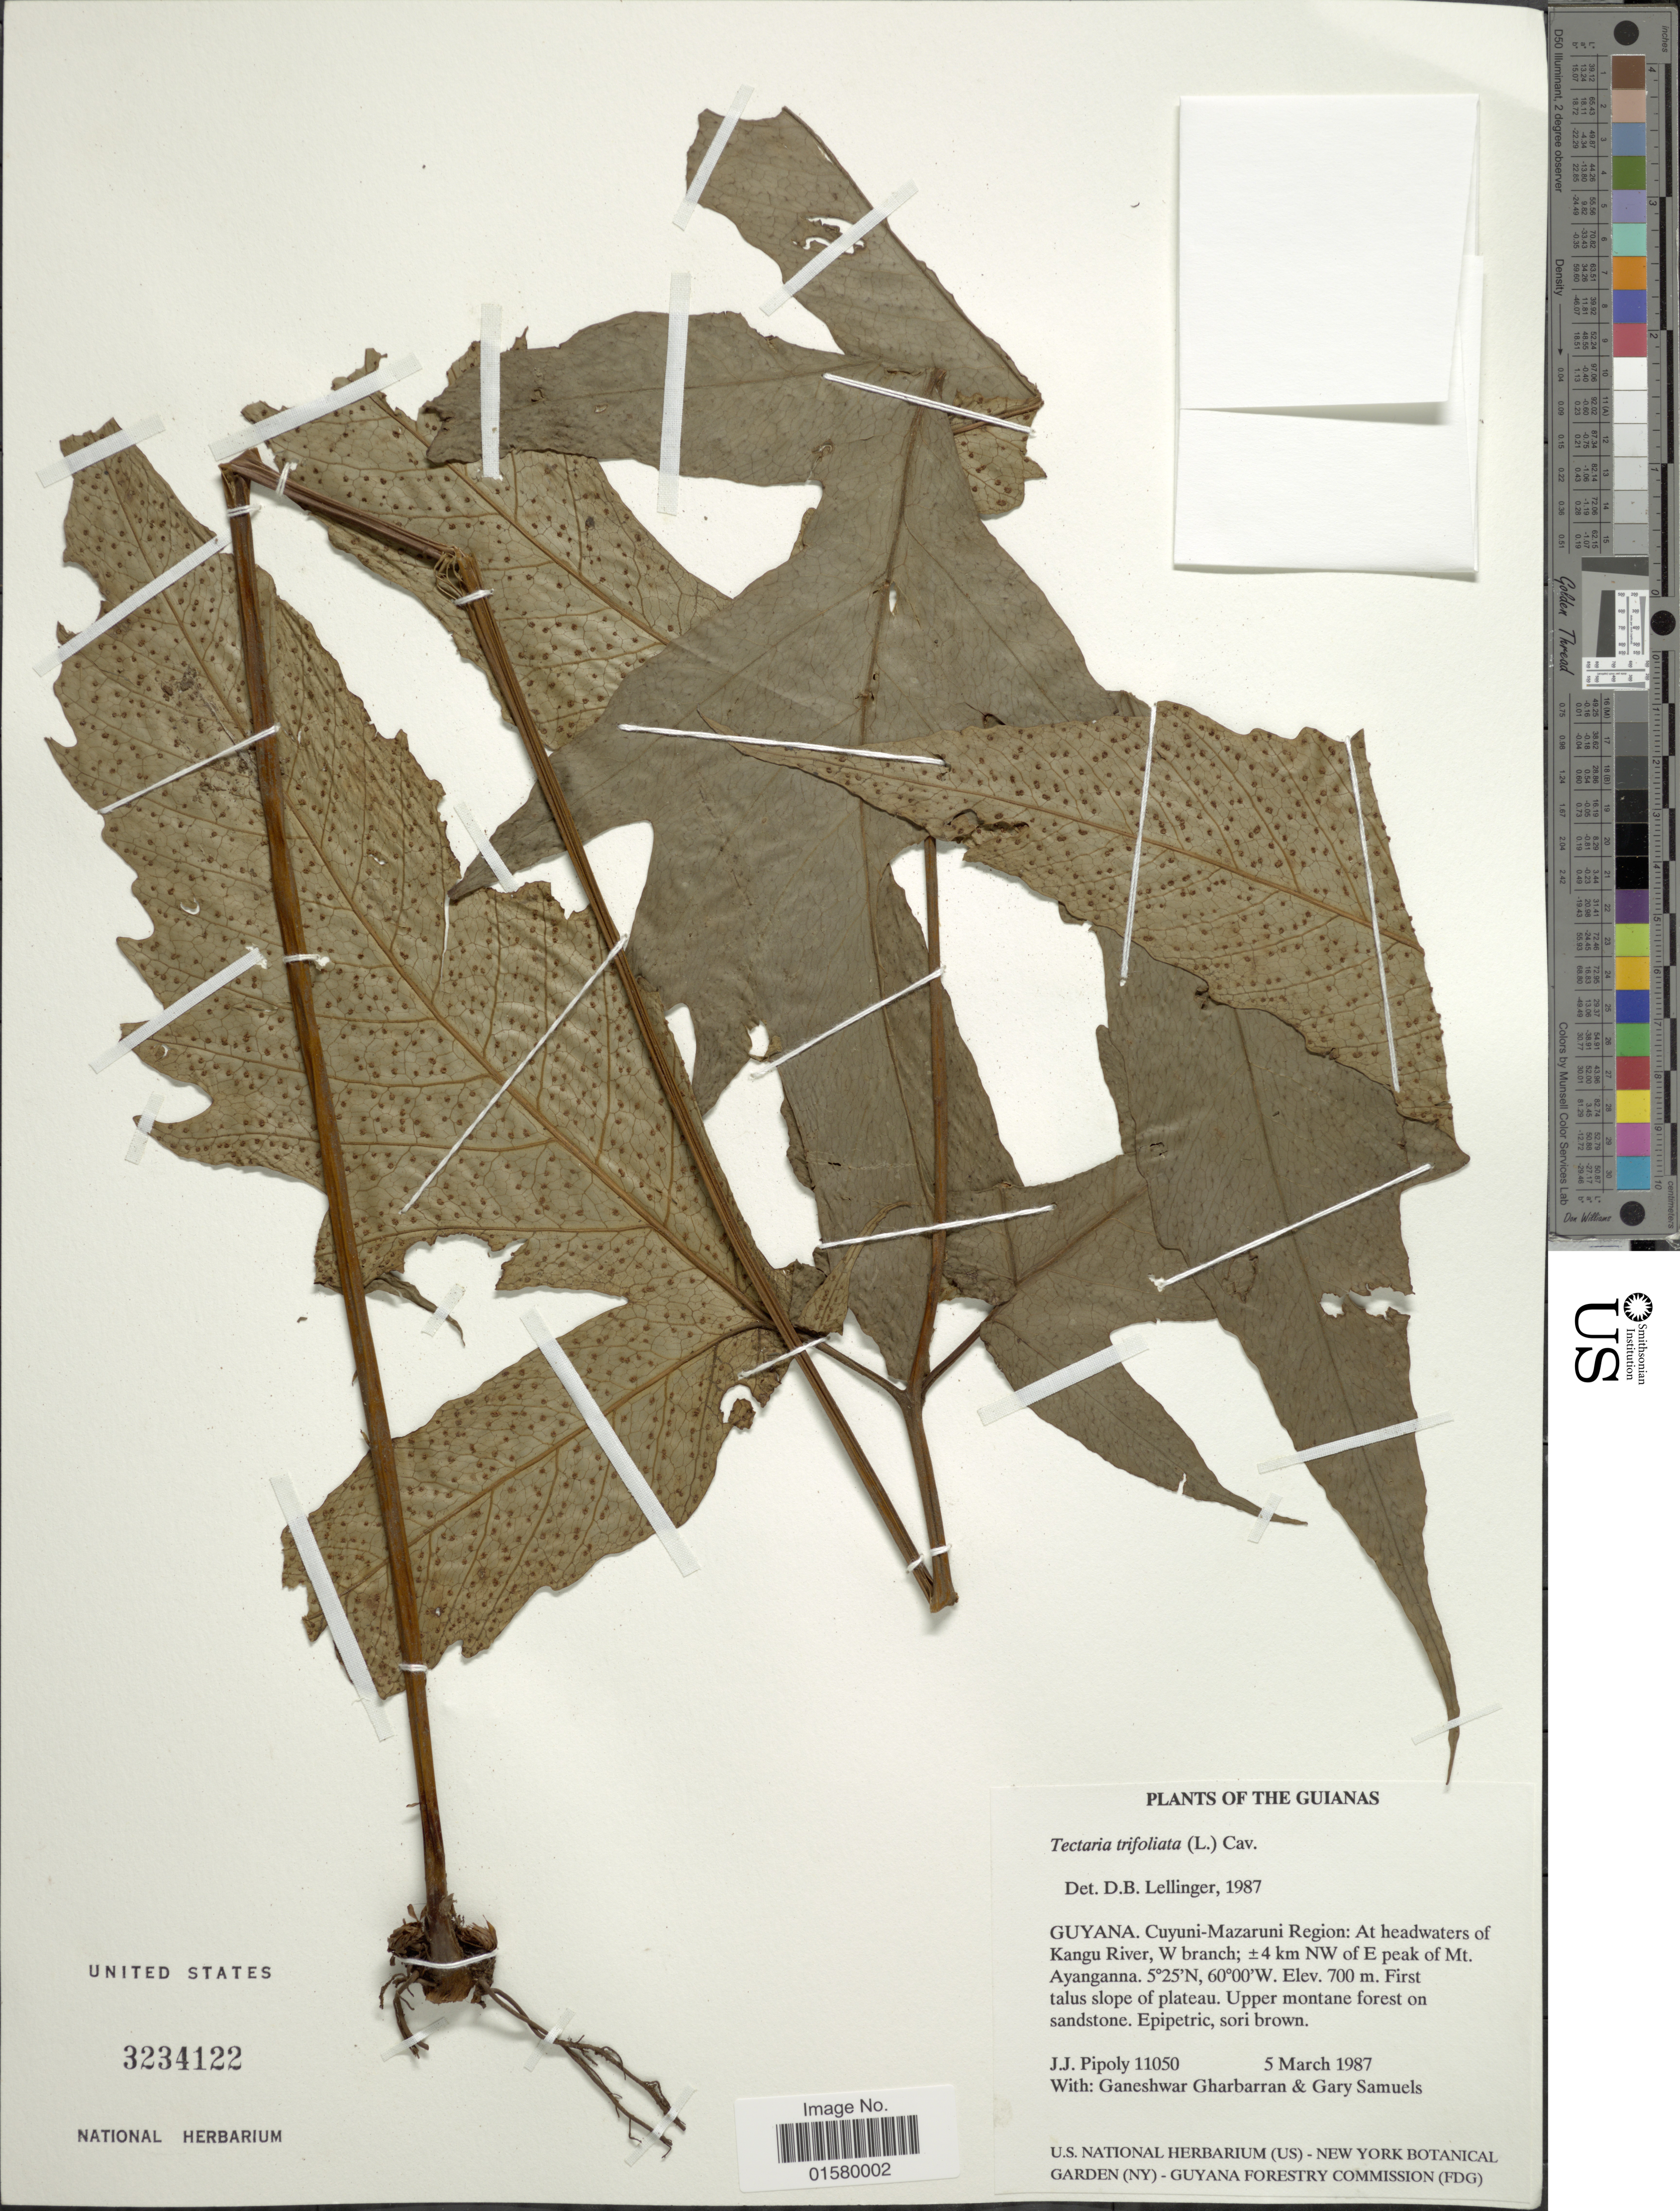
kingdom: Plantae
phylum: Tracheophyta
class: Polypodiopsida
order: Polypodiales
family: Tectariaceae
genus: Tectaria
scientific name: Tectaria trifoliata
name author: (L.) Cav.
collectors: J. J. Pipoly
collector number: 11050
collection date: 1987-03-05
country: Guyana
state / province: Cuyuni-Mazaruni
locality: Guianas, Guyana, Cuyuni-Mazaruni Region: at headwaters of Kangu River, W branch ± 4 km NW of E peak of Mt. Ayanganna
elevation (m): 700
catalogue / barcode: US 3234122